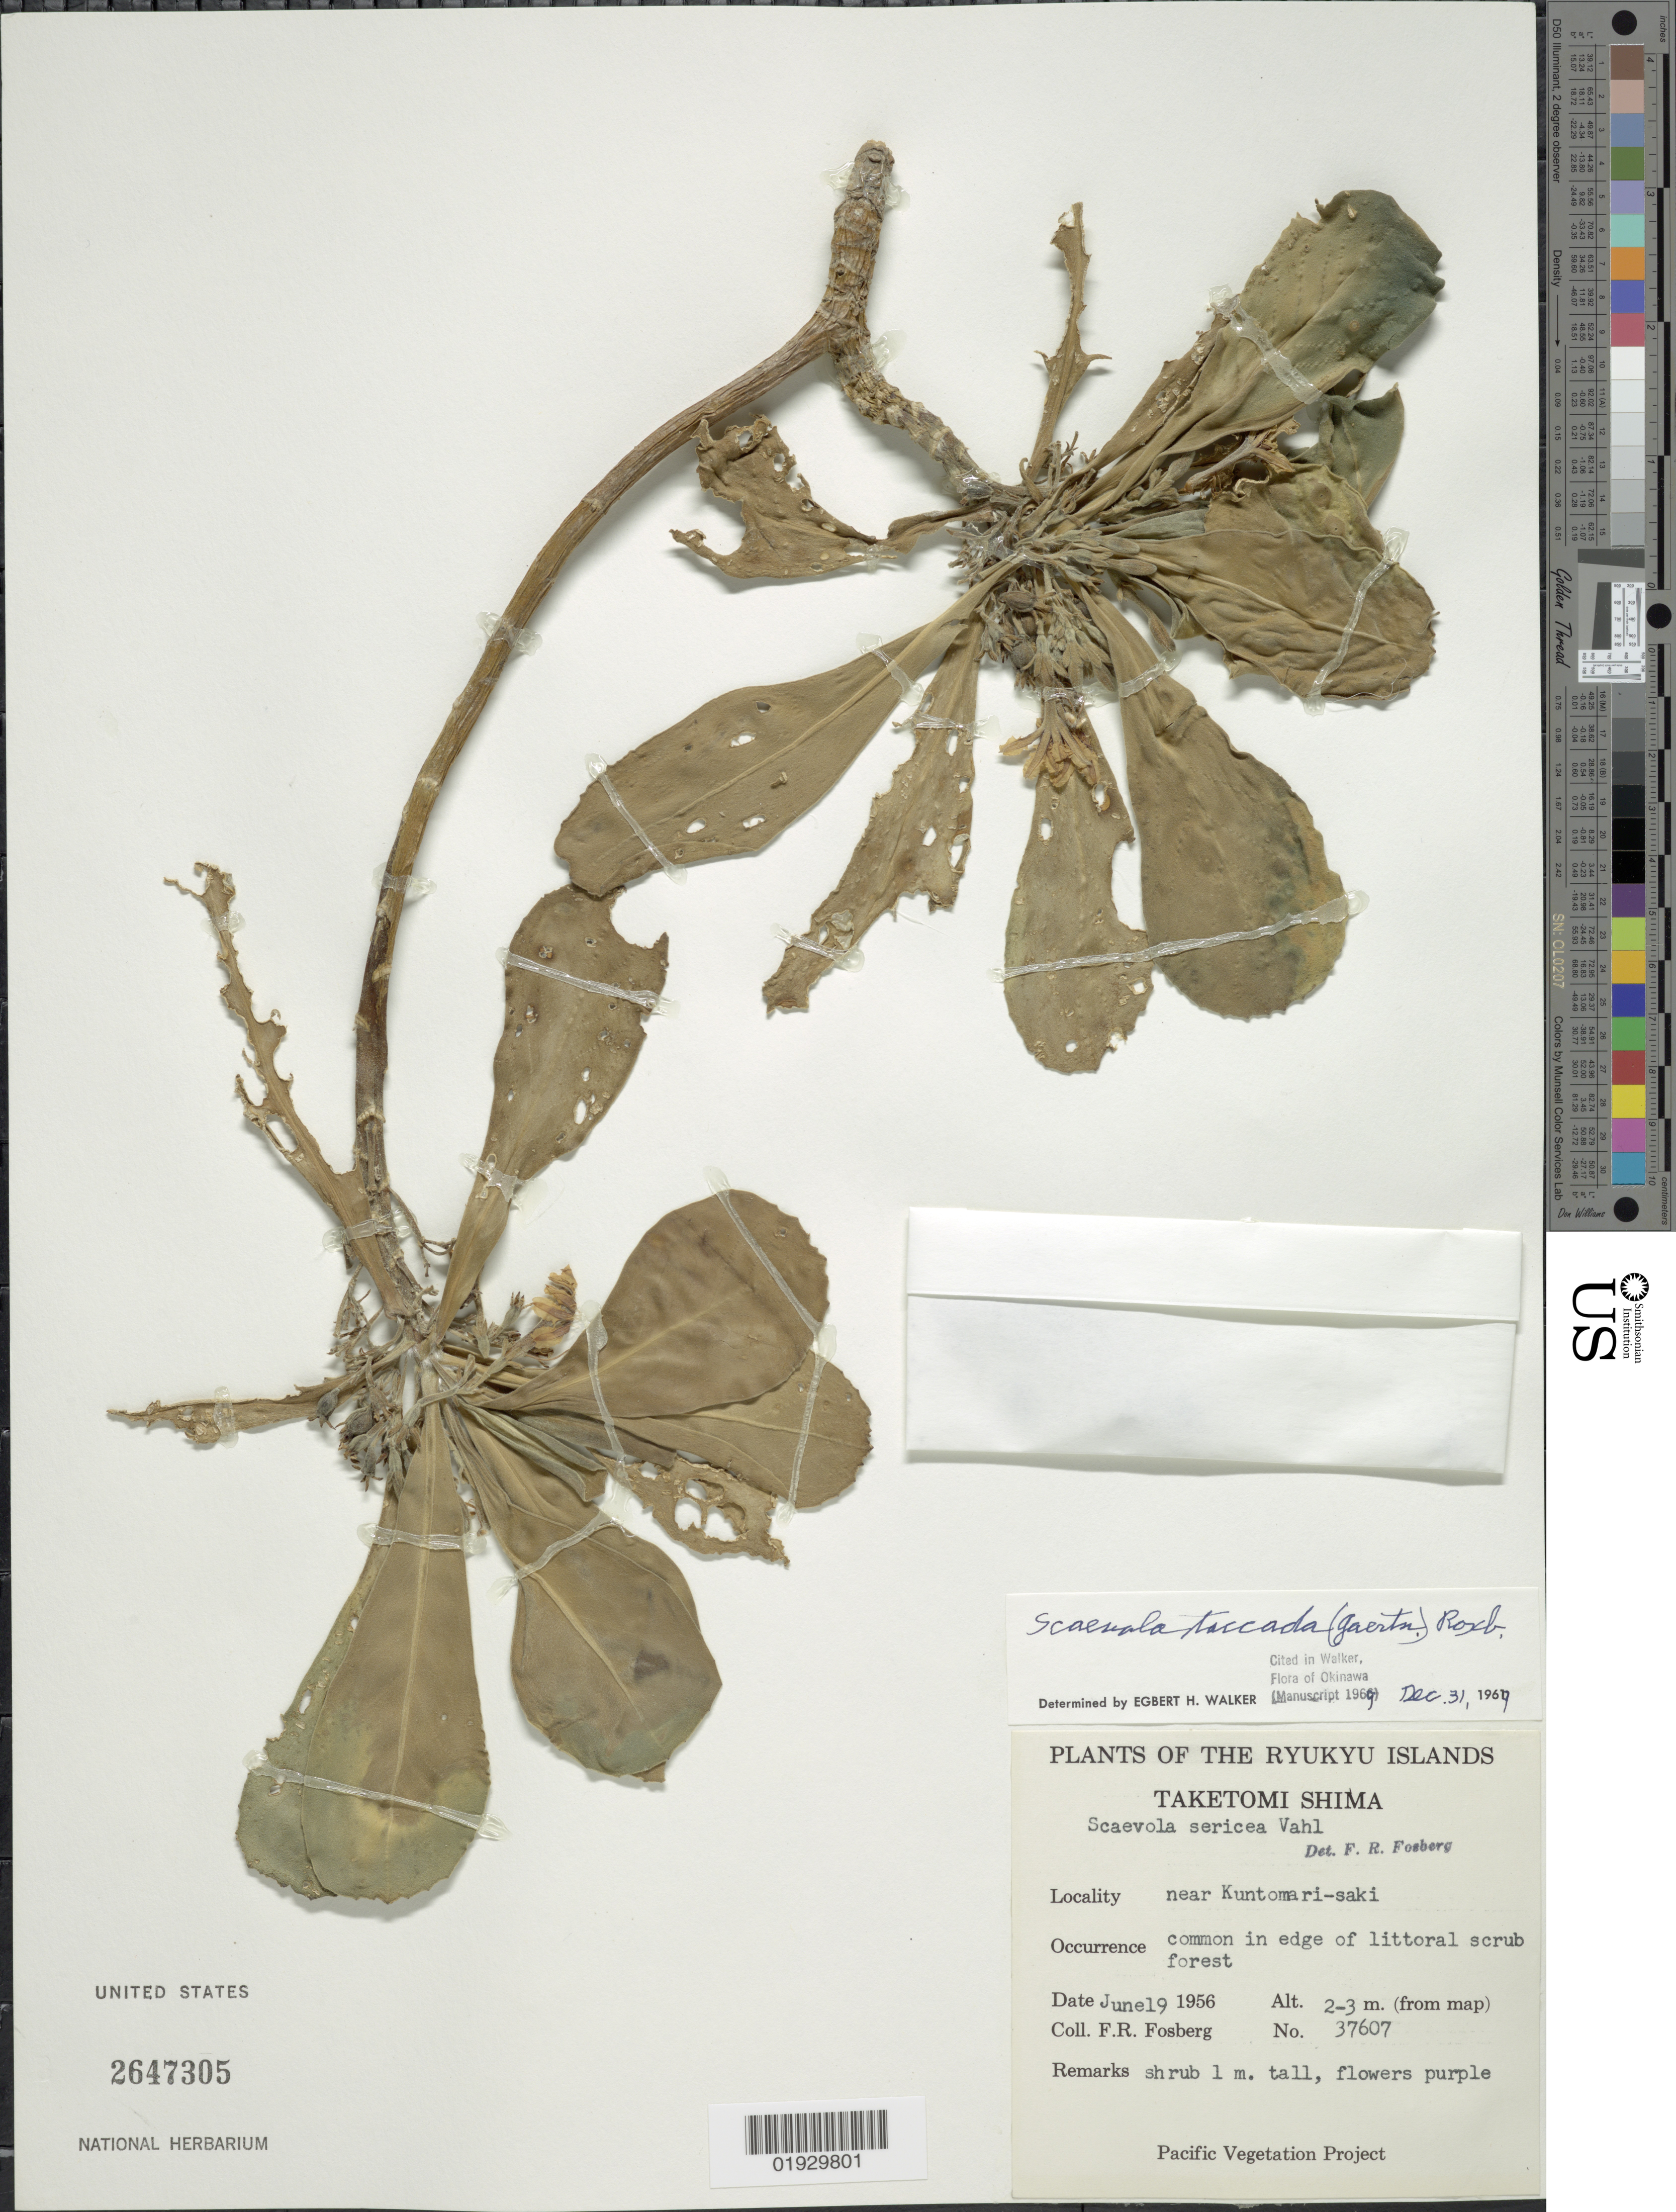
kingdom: Plantae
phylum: Tracheophyta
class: Magnoliopsida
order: Asterales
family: Goodeniaceae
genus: Scaevola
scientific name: Scaevola taccada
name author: (Gaertn.) Roxb.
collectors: F. R. Fosberg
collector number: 37607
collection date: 1956-06-19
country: Japan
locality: Ryukyu Islands. Taketomi Shima. Near Kuntomari-saki.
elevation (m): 2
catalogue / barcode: US 2647305